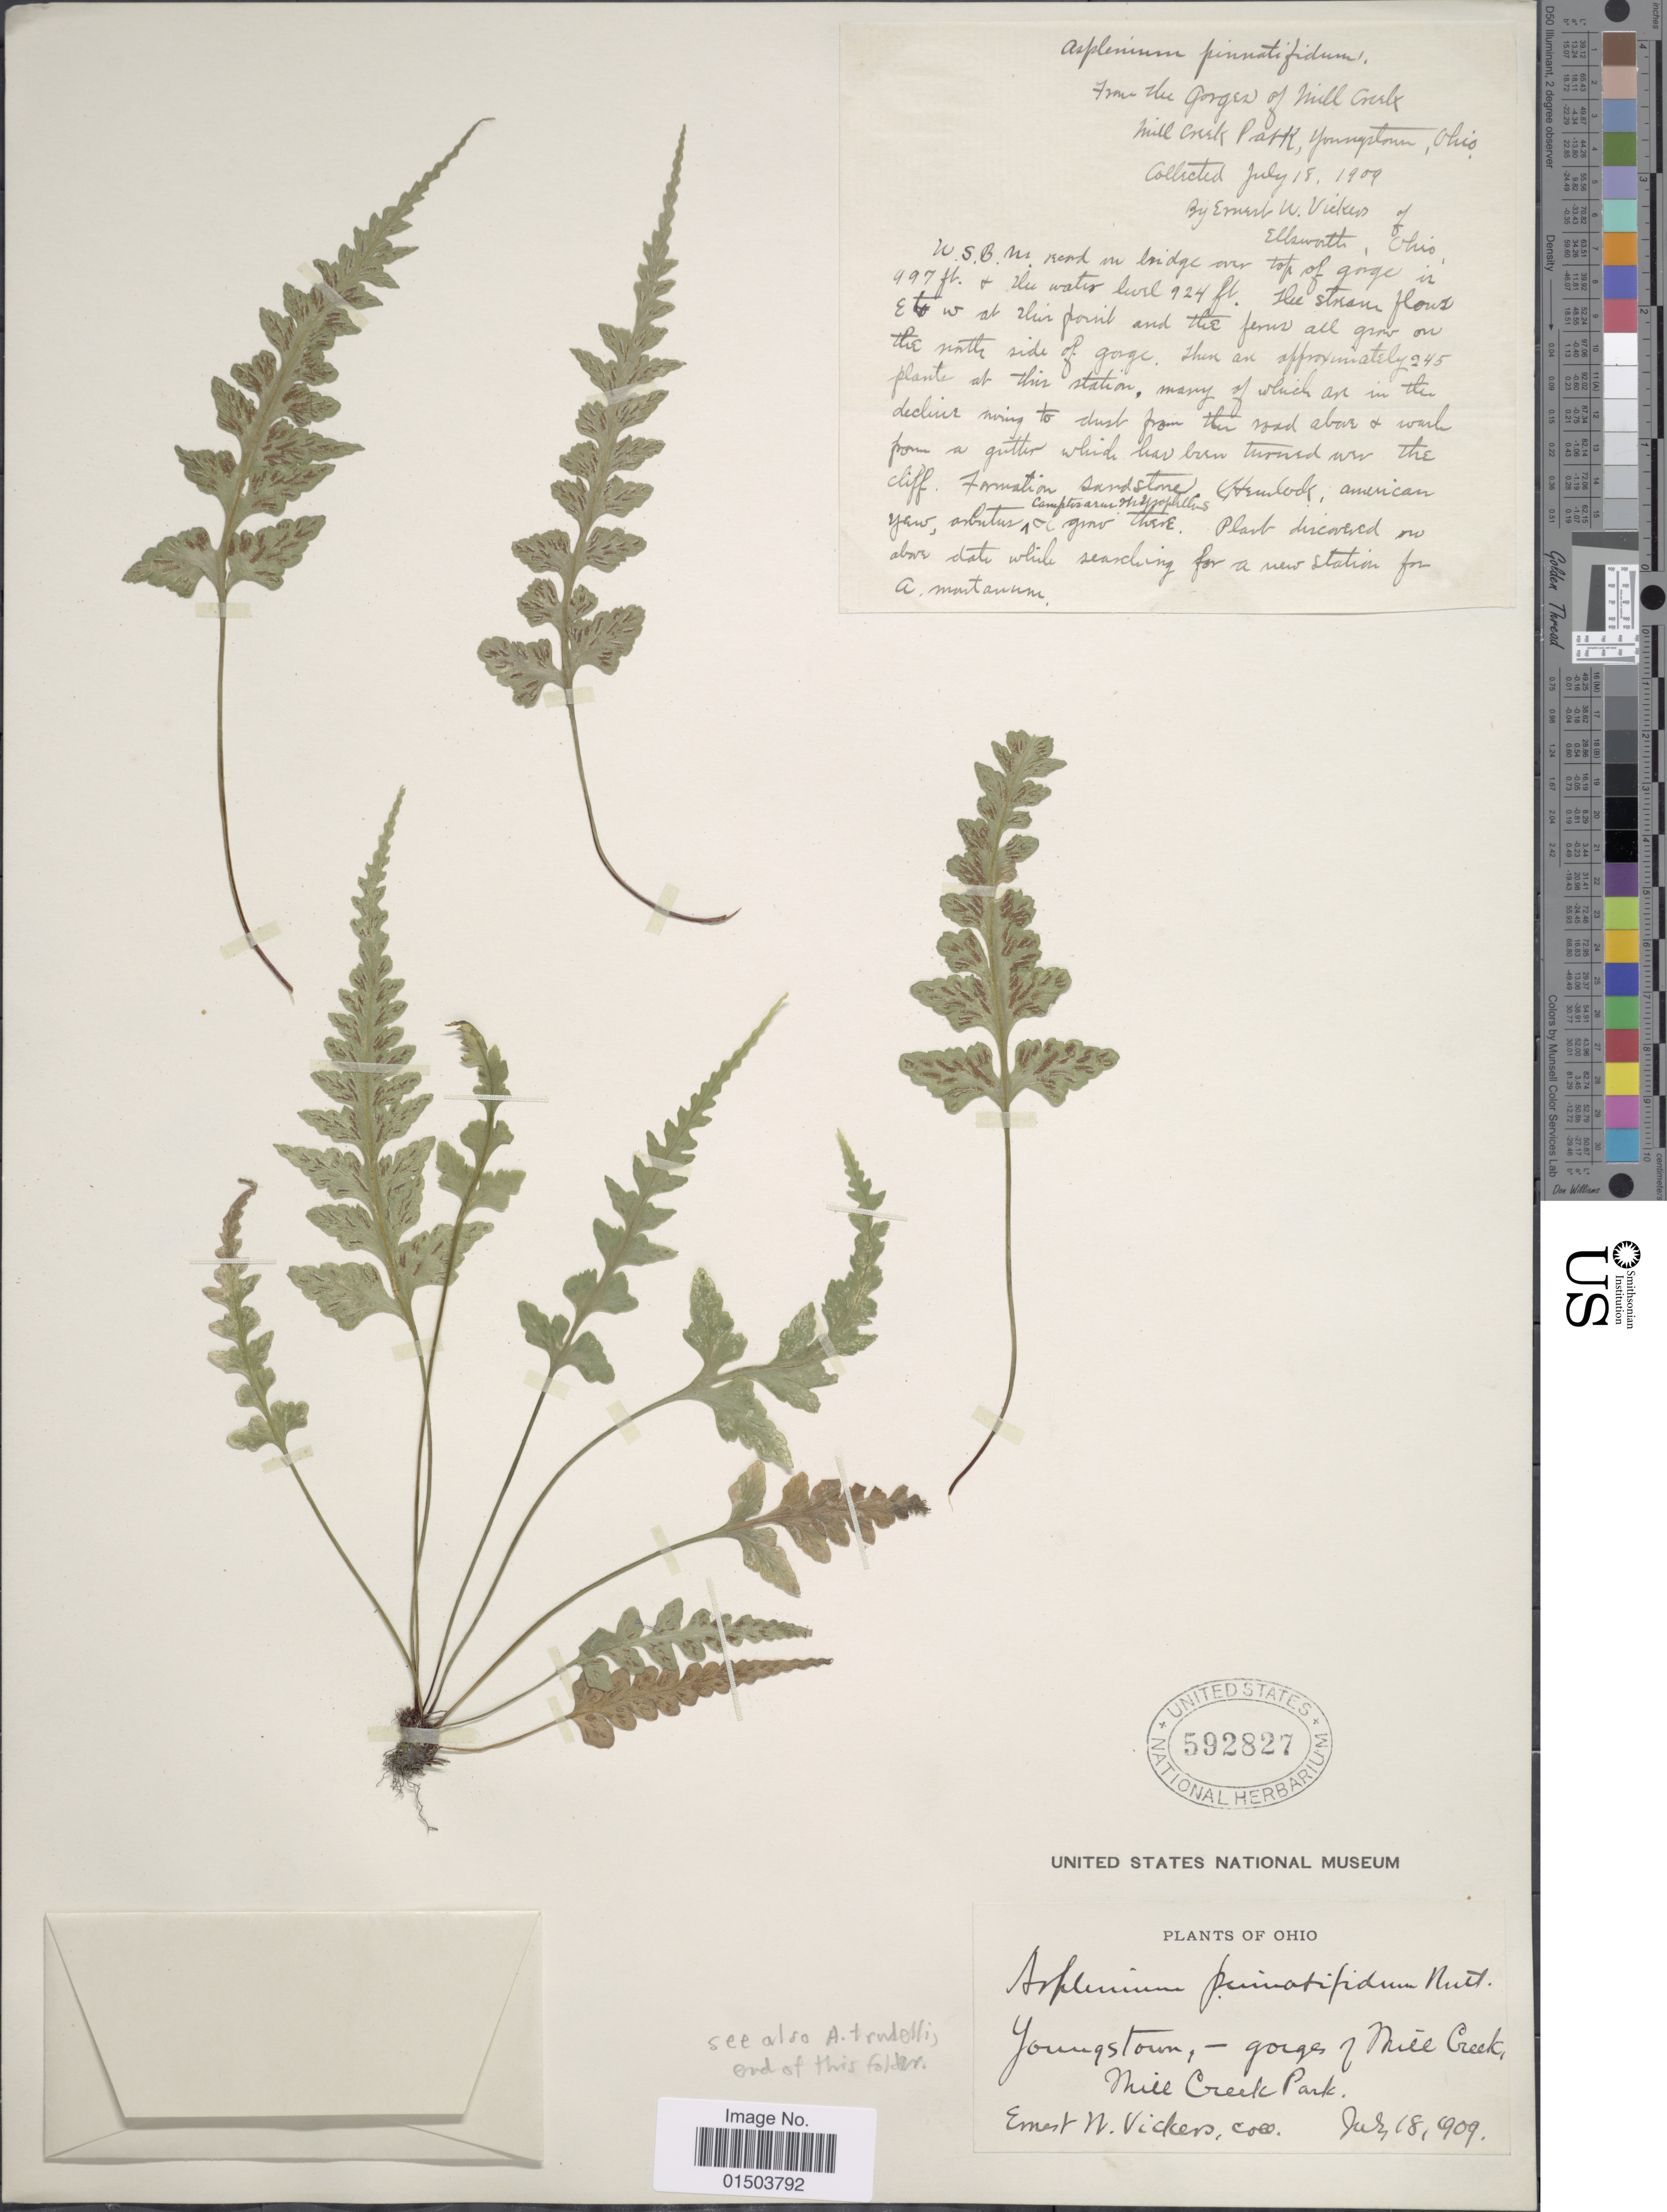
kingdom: Plantae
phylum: Tracheophyta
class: Polypodiopsida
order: Polypodiales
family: Aspleniaceae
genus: Asplenium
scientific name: Asplenium pinnatifidum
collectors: E. Vickers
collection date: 1909-07-18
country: United States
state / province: Ohio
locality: Youngstown,- gorges of Mill Creek, Mill Creek Park.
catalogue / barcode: US 592827